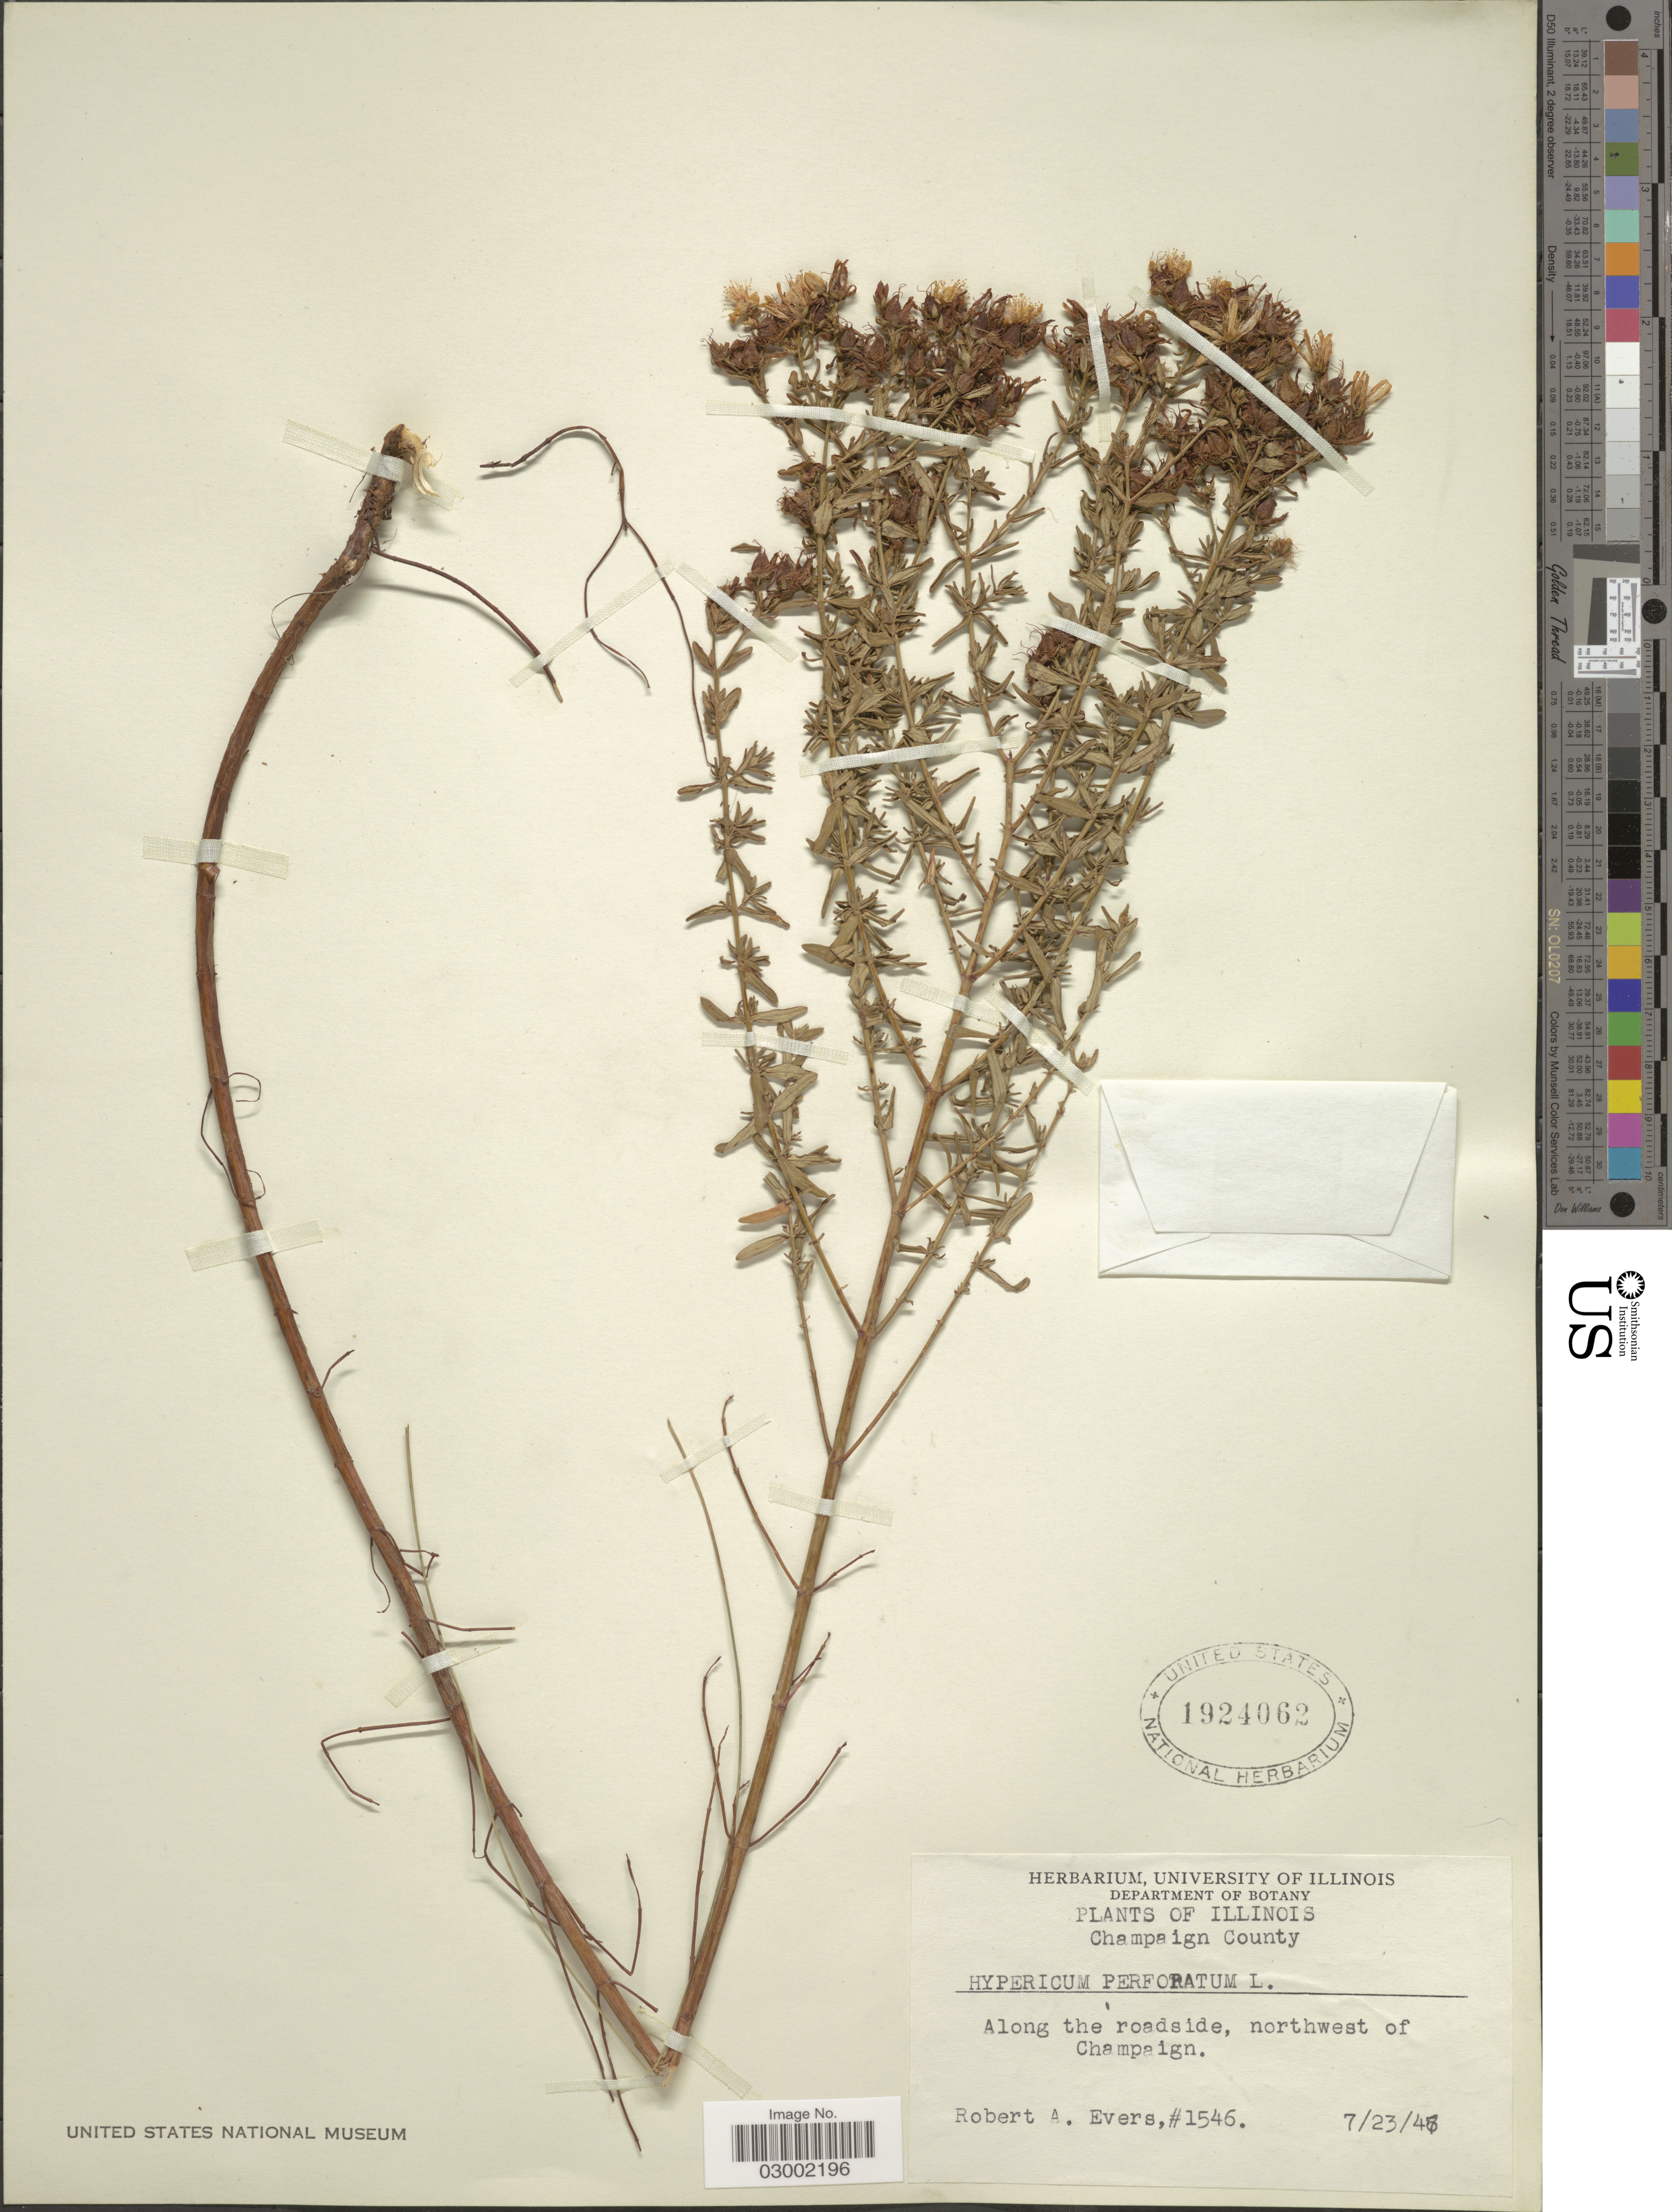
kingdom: Plantae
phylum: Tracheophyta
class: Magnoliopsida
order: Malpighiales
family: Hypericaceae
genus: Hypericum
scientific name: Hypericum perforatum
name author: L.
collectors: R. Evers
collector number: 1546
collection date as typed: Transcribed d/m/y: 23/7/45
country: United States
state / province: Illinois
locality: Champaign County. Along the roadside, northwest of Champaign.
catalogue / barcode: US 1924062